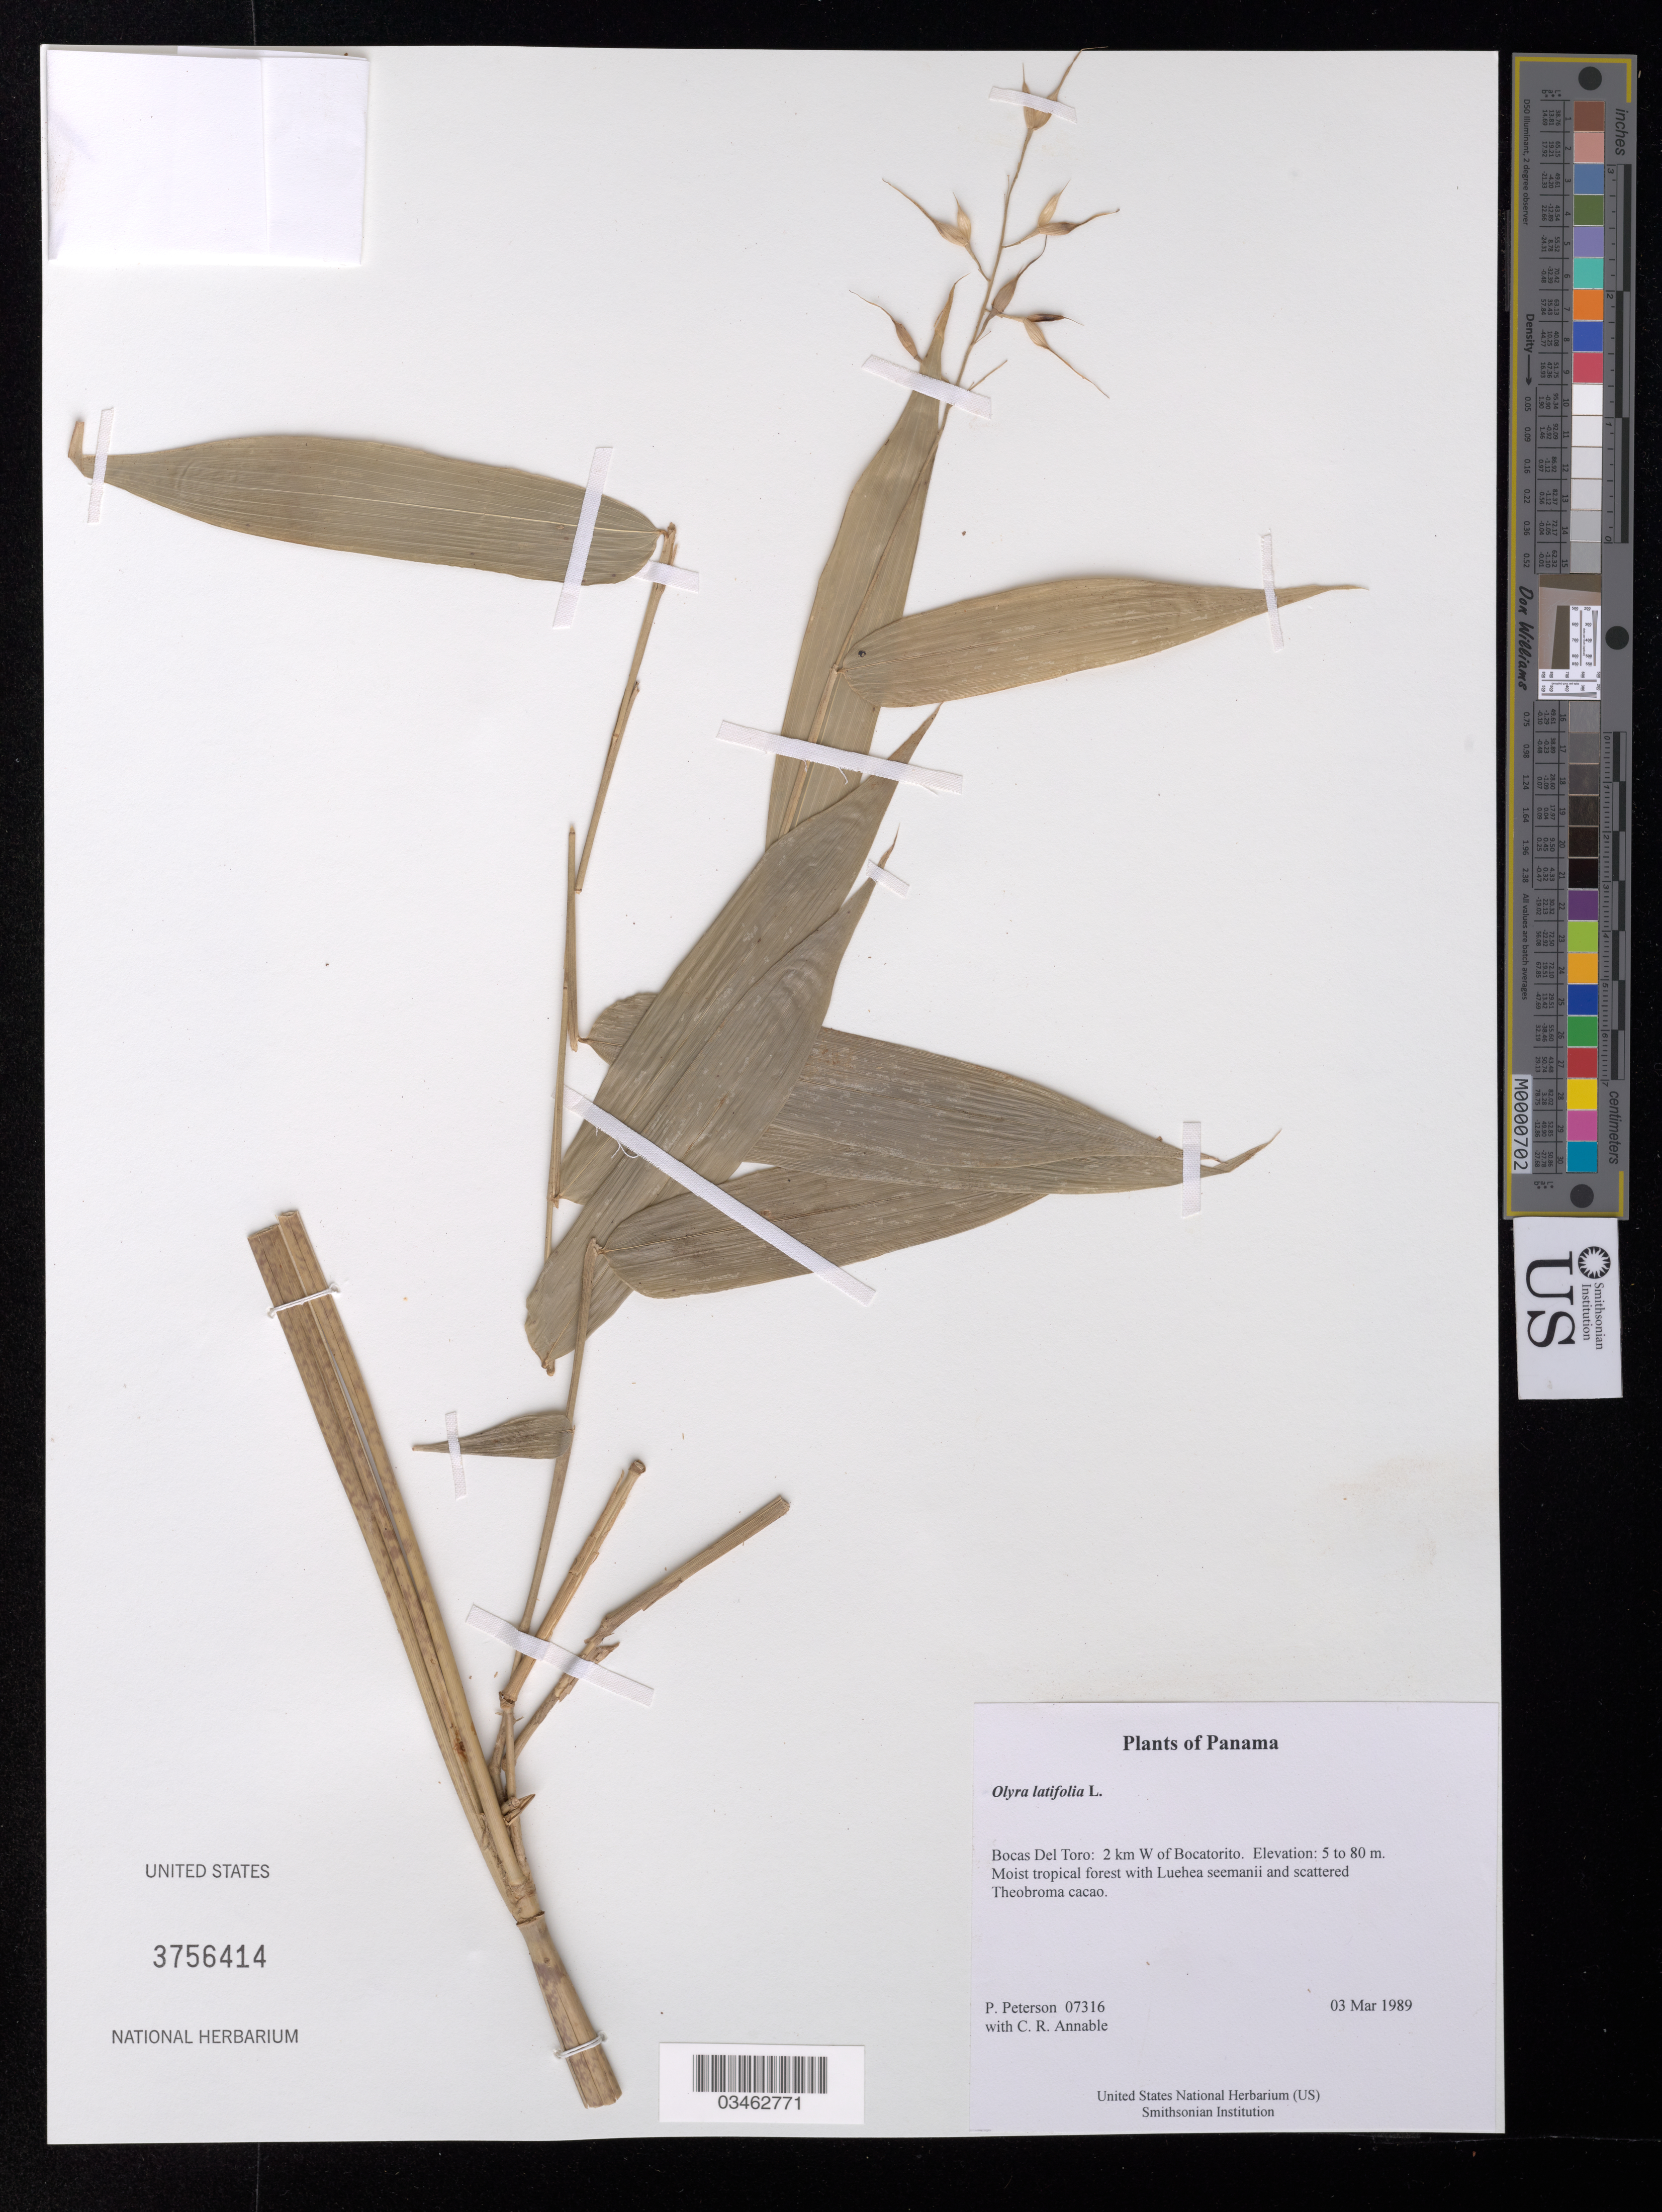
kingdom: Plantae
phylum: Tracheophyta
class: Liliopsida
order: Poales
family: Poaceae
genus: Olyra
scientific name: Olyra latifolia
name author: L.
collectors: P. M. Peterson & C. R. Annable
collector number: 07316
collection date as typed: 03 Mar 1989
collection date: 1989-03-03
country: Panama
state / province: Bocas del Toro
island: San Cristobal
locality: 2 km W of Bocatorito.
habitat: Moist tropical forest with Luehea seemanii and scattered Theobroma cacao.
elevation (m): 5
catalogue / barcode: US 3756414